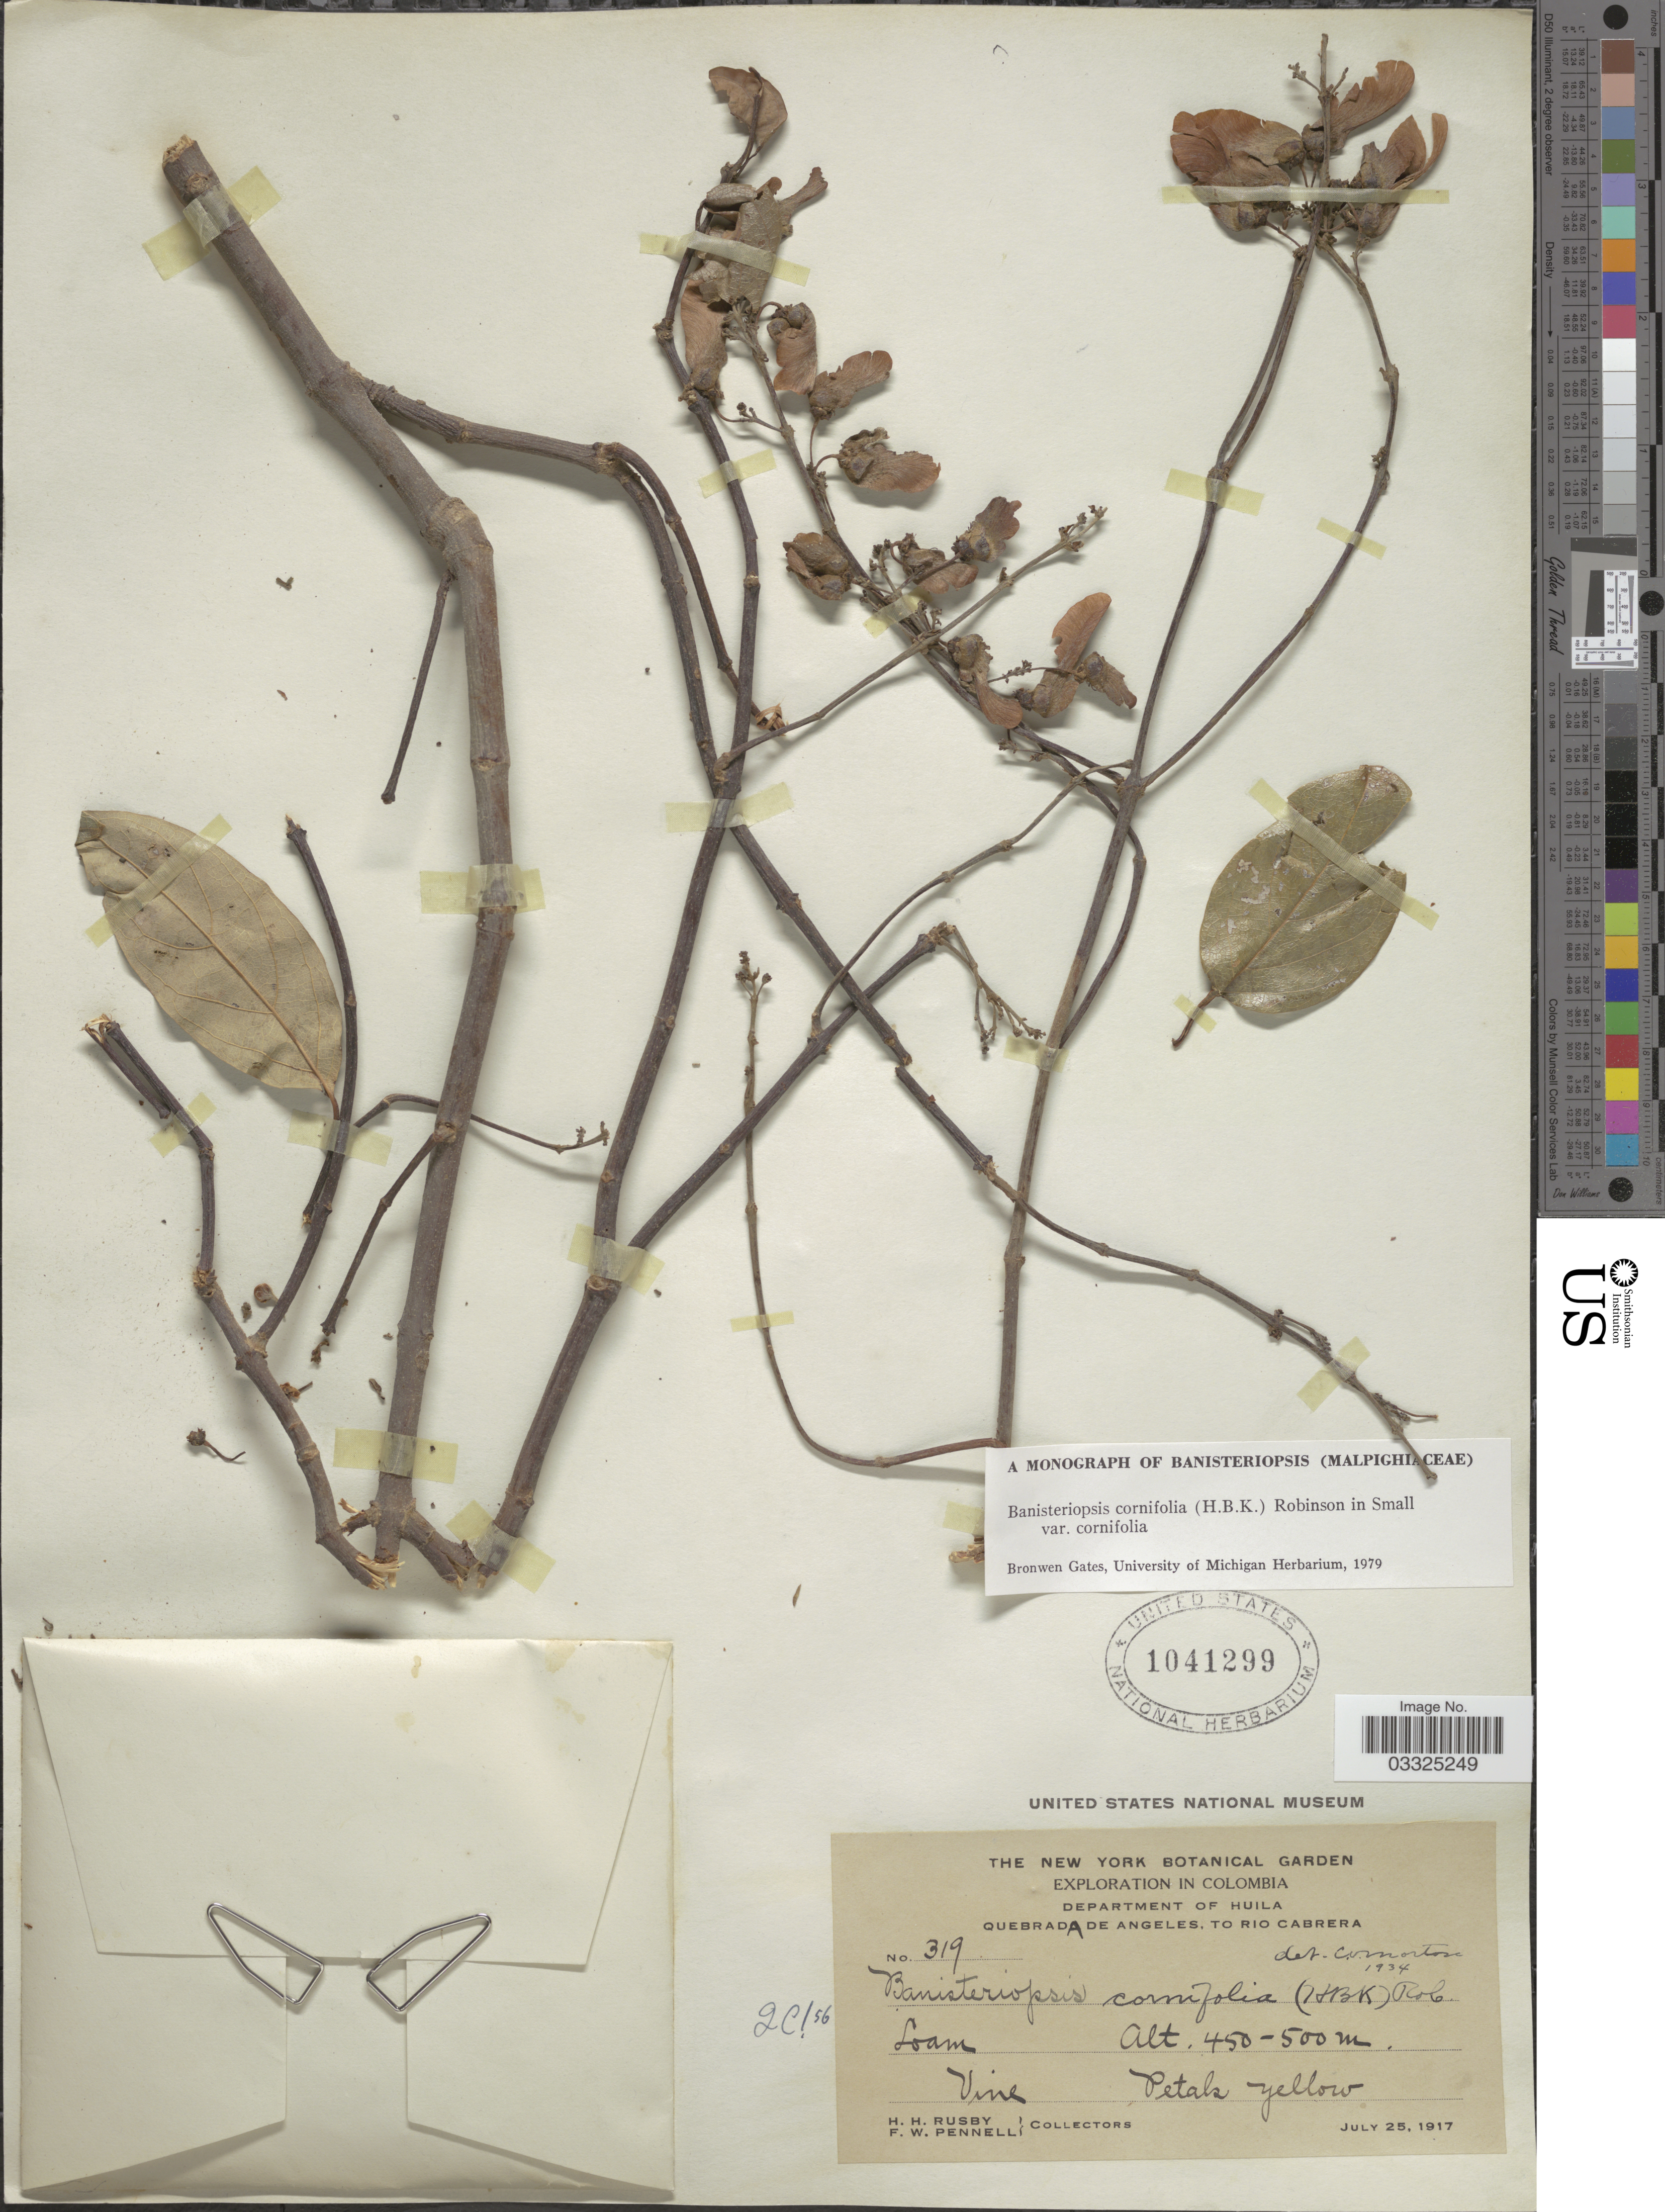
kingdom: Plantae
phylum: Tracheophyta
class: Magnoliopsida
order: Malpighiales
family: Malpighiaceae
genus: Bronwenia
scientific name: Bronwenia cornifolia var. cornifolia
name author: (Kunth) W.R. Anderson & C. Davis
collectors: H. H. Rusby & F. W. Pennell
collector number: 319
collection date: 1917-07-25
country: Colombia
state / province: Huila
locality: Department of Huila. Quebrada de Angeles, to Rio Cabrera.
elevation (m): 450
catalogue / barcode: US 1041299